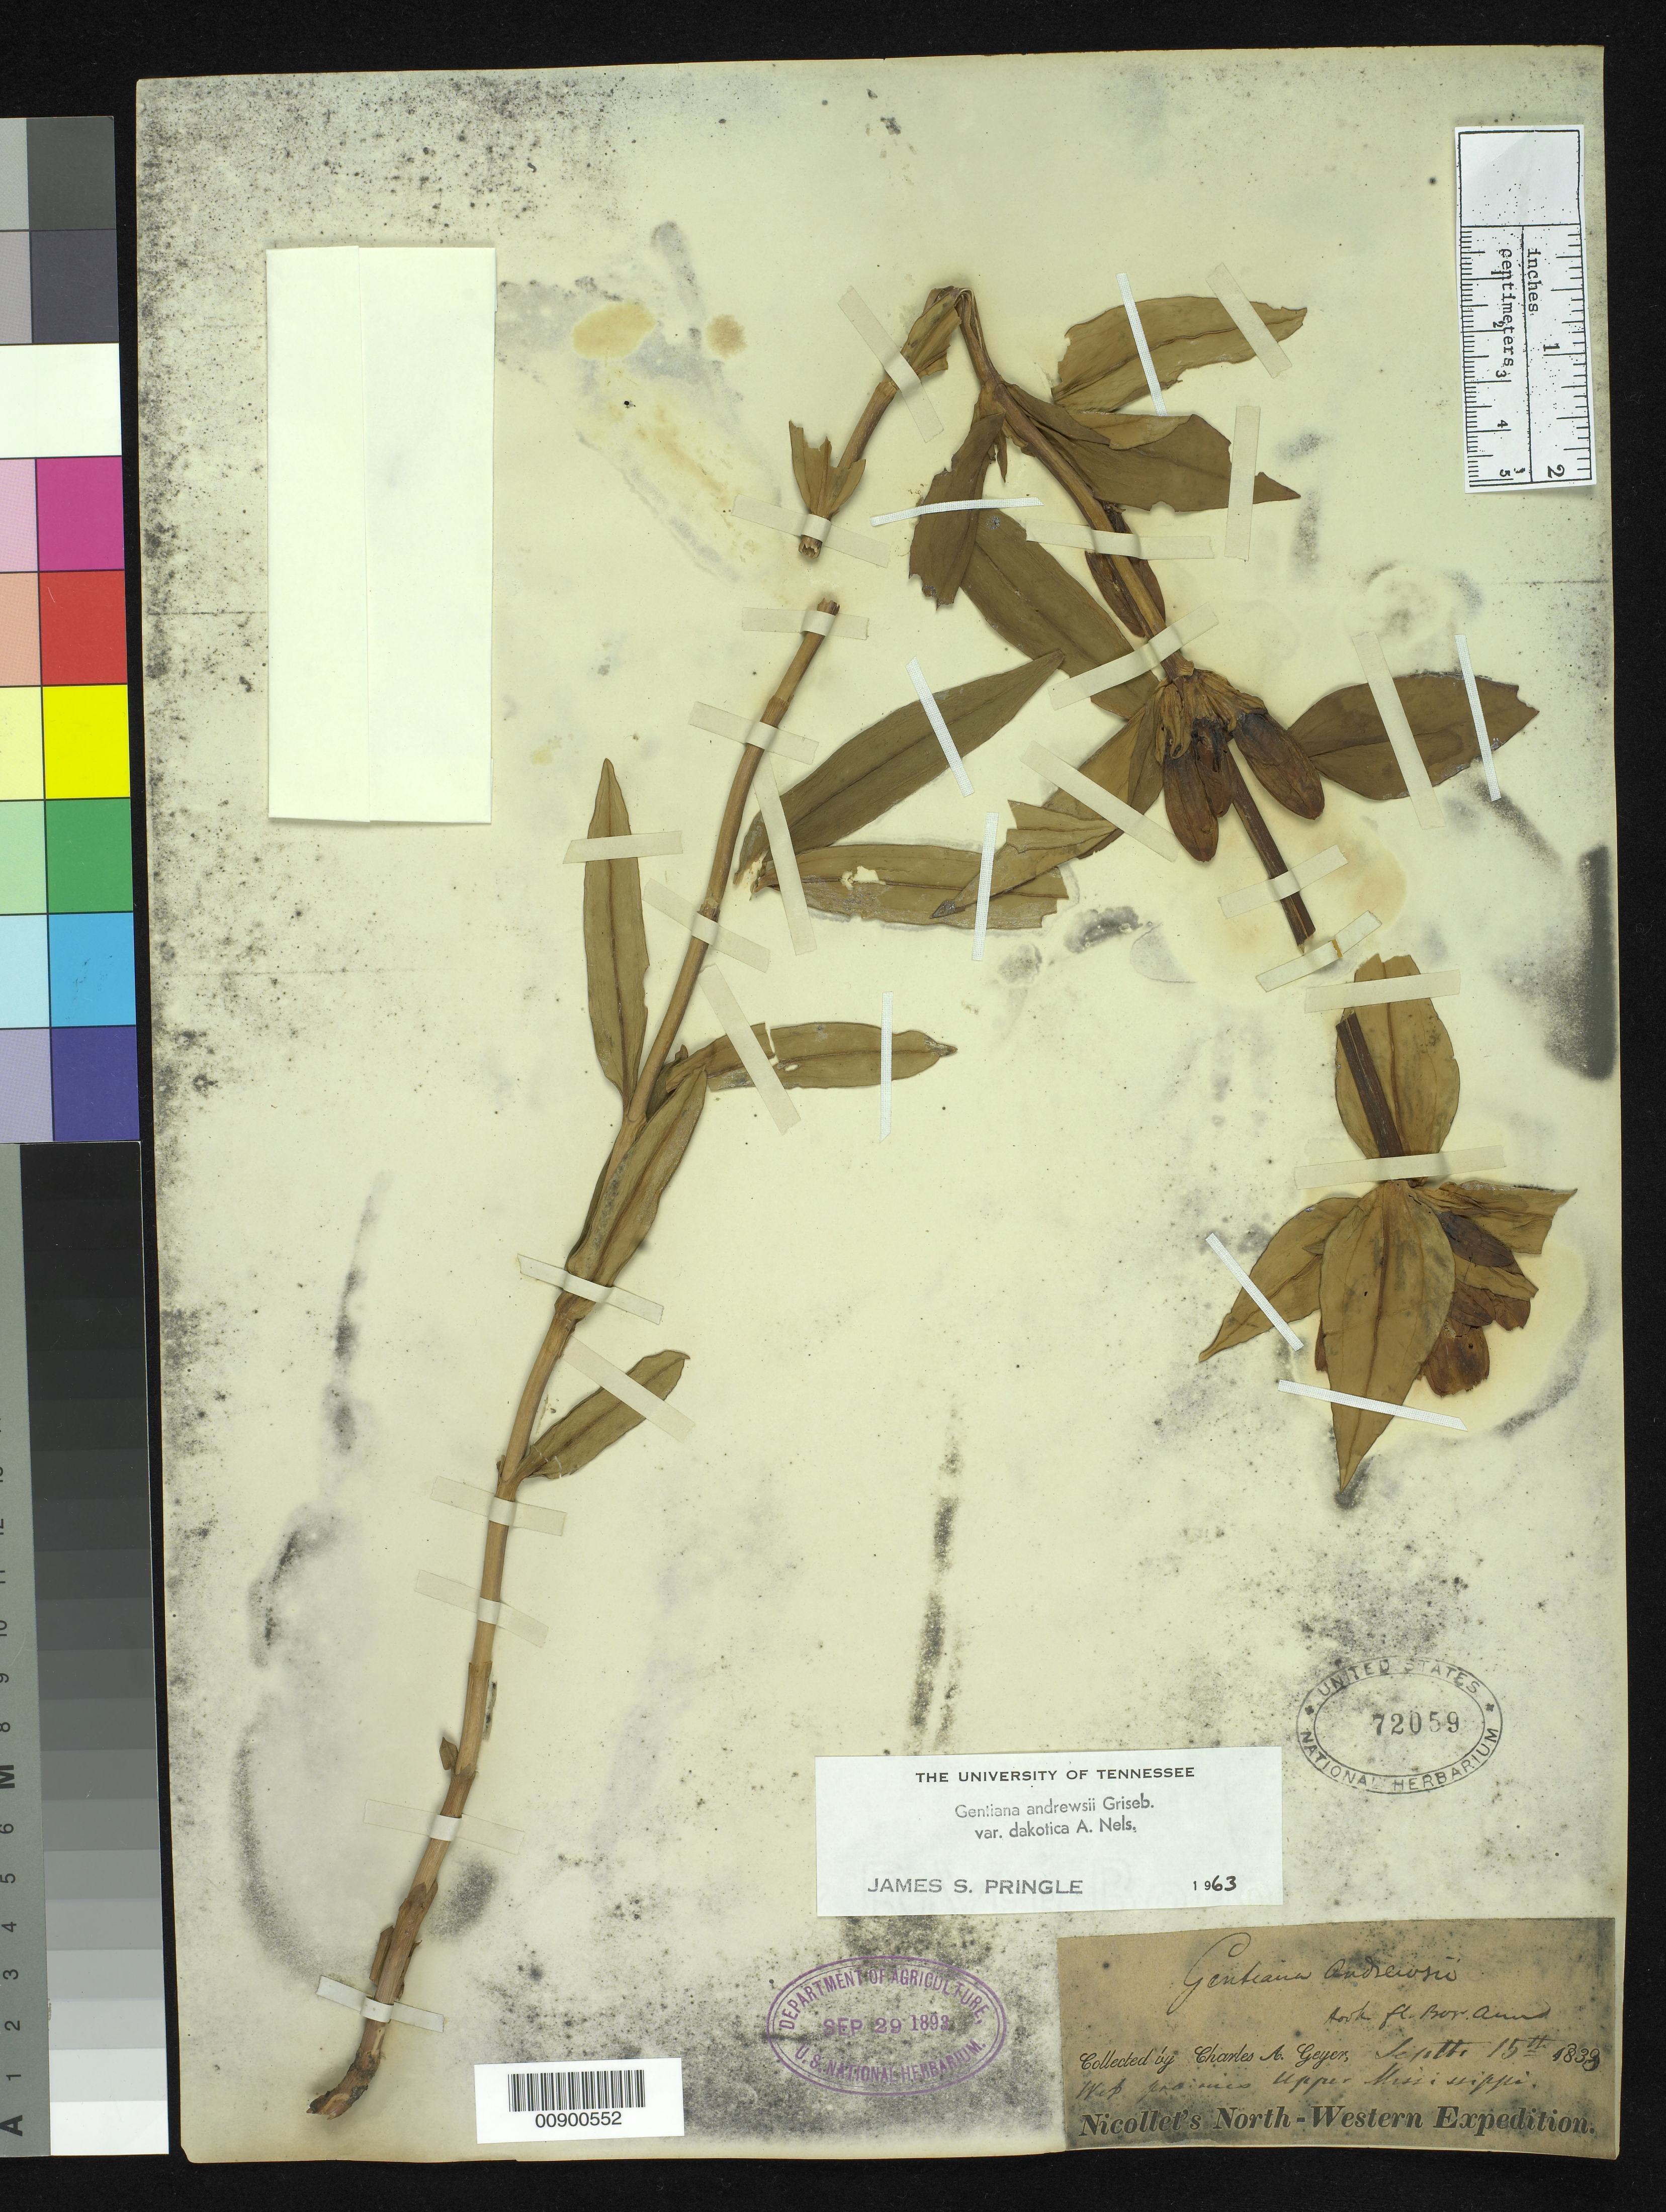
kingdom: Plantae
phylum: Tracheophyta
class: Magnoliopsida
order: Gentianales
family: Gentianaceae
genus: Gentiana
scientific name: Gentiana andrewsii subsp. dakotica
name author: A. Nelson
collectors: C. A. Geyer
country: United States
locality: Upper Mississippi River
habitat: Wet prairies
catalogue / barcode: US 72059